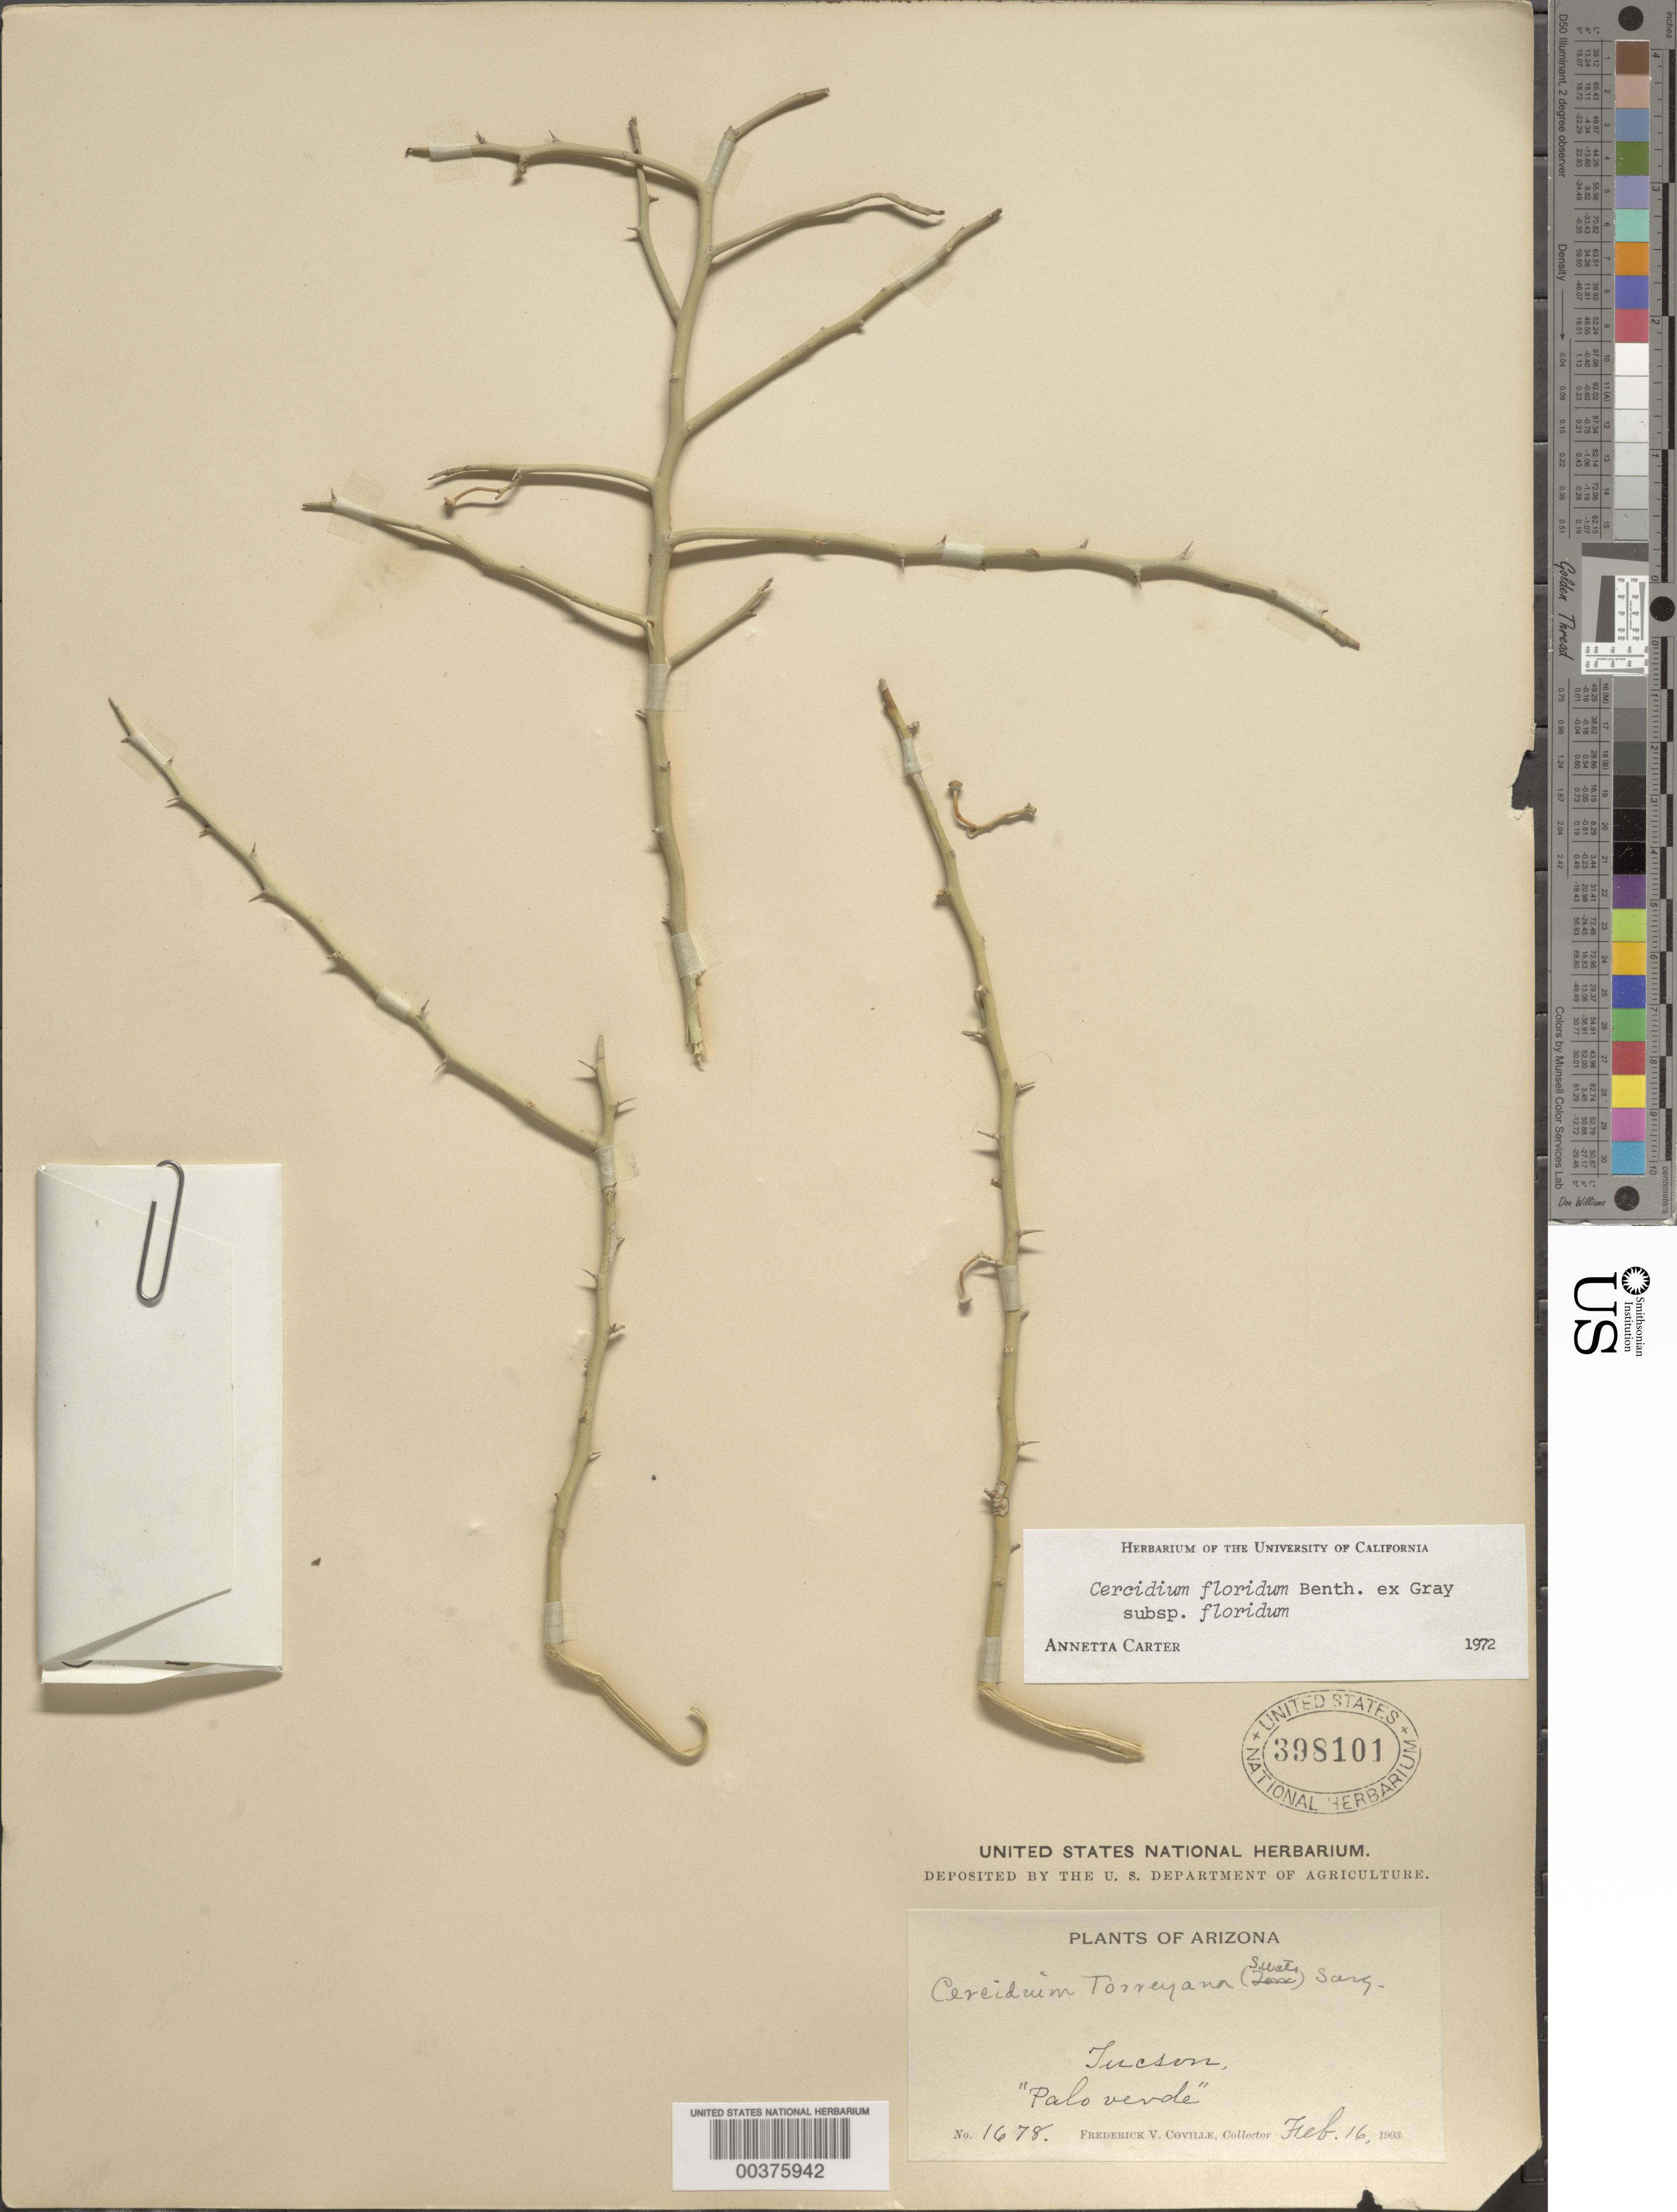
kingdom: Plantae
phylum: Tracheophyta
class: Magnoliopsida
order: Fabales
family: Fabaceae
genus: Parkinsonia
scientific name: Parkinsonia florida subsp. florida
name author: (Benth. ex A. Gray) S. Watson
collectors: F. V. Coville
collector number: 1678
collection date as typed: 16 Feb 1903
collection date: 1903-02-16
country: United States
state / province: Arizona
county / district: Pima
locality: Tucson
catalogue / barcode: US 398101